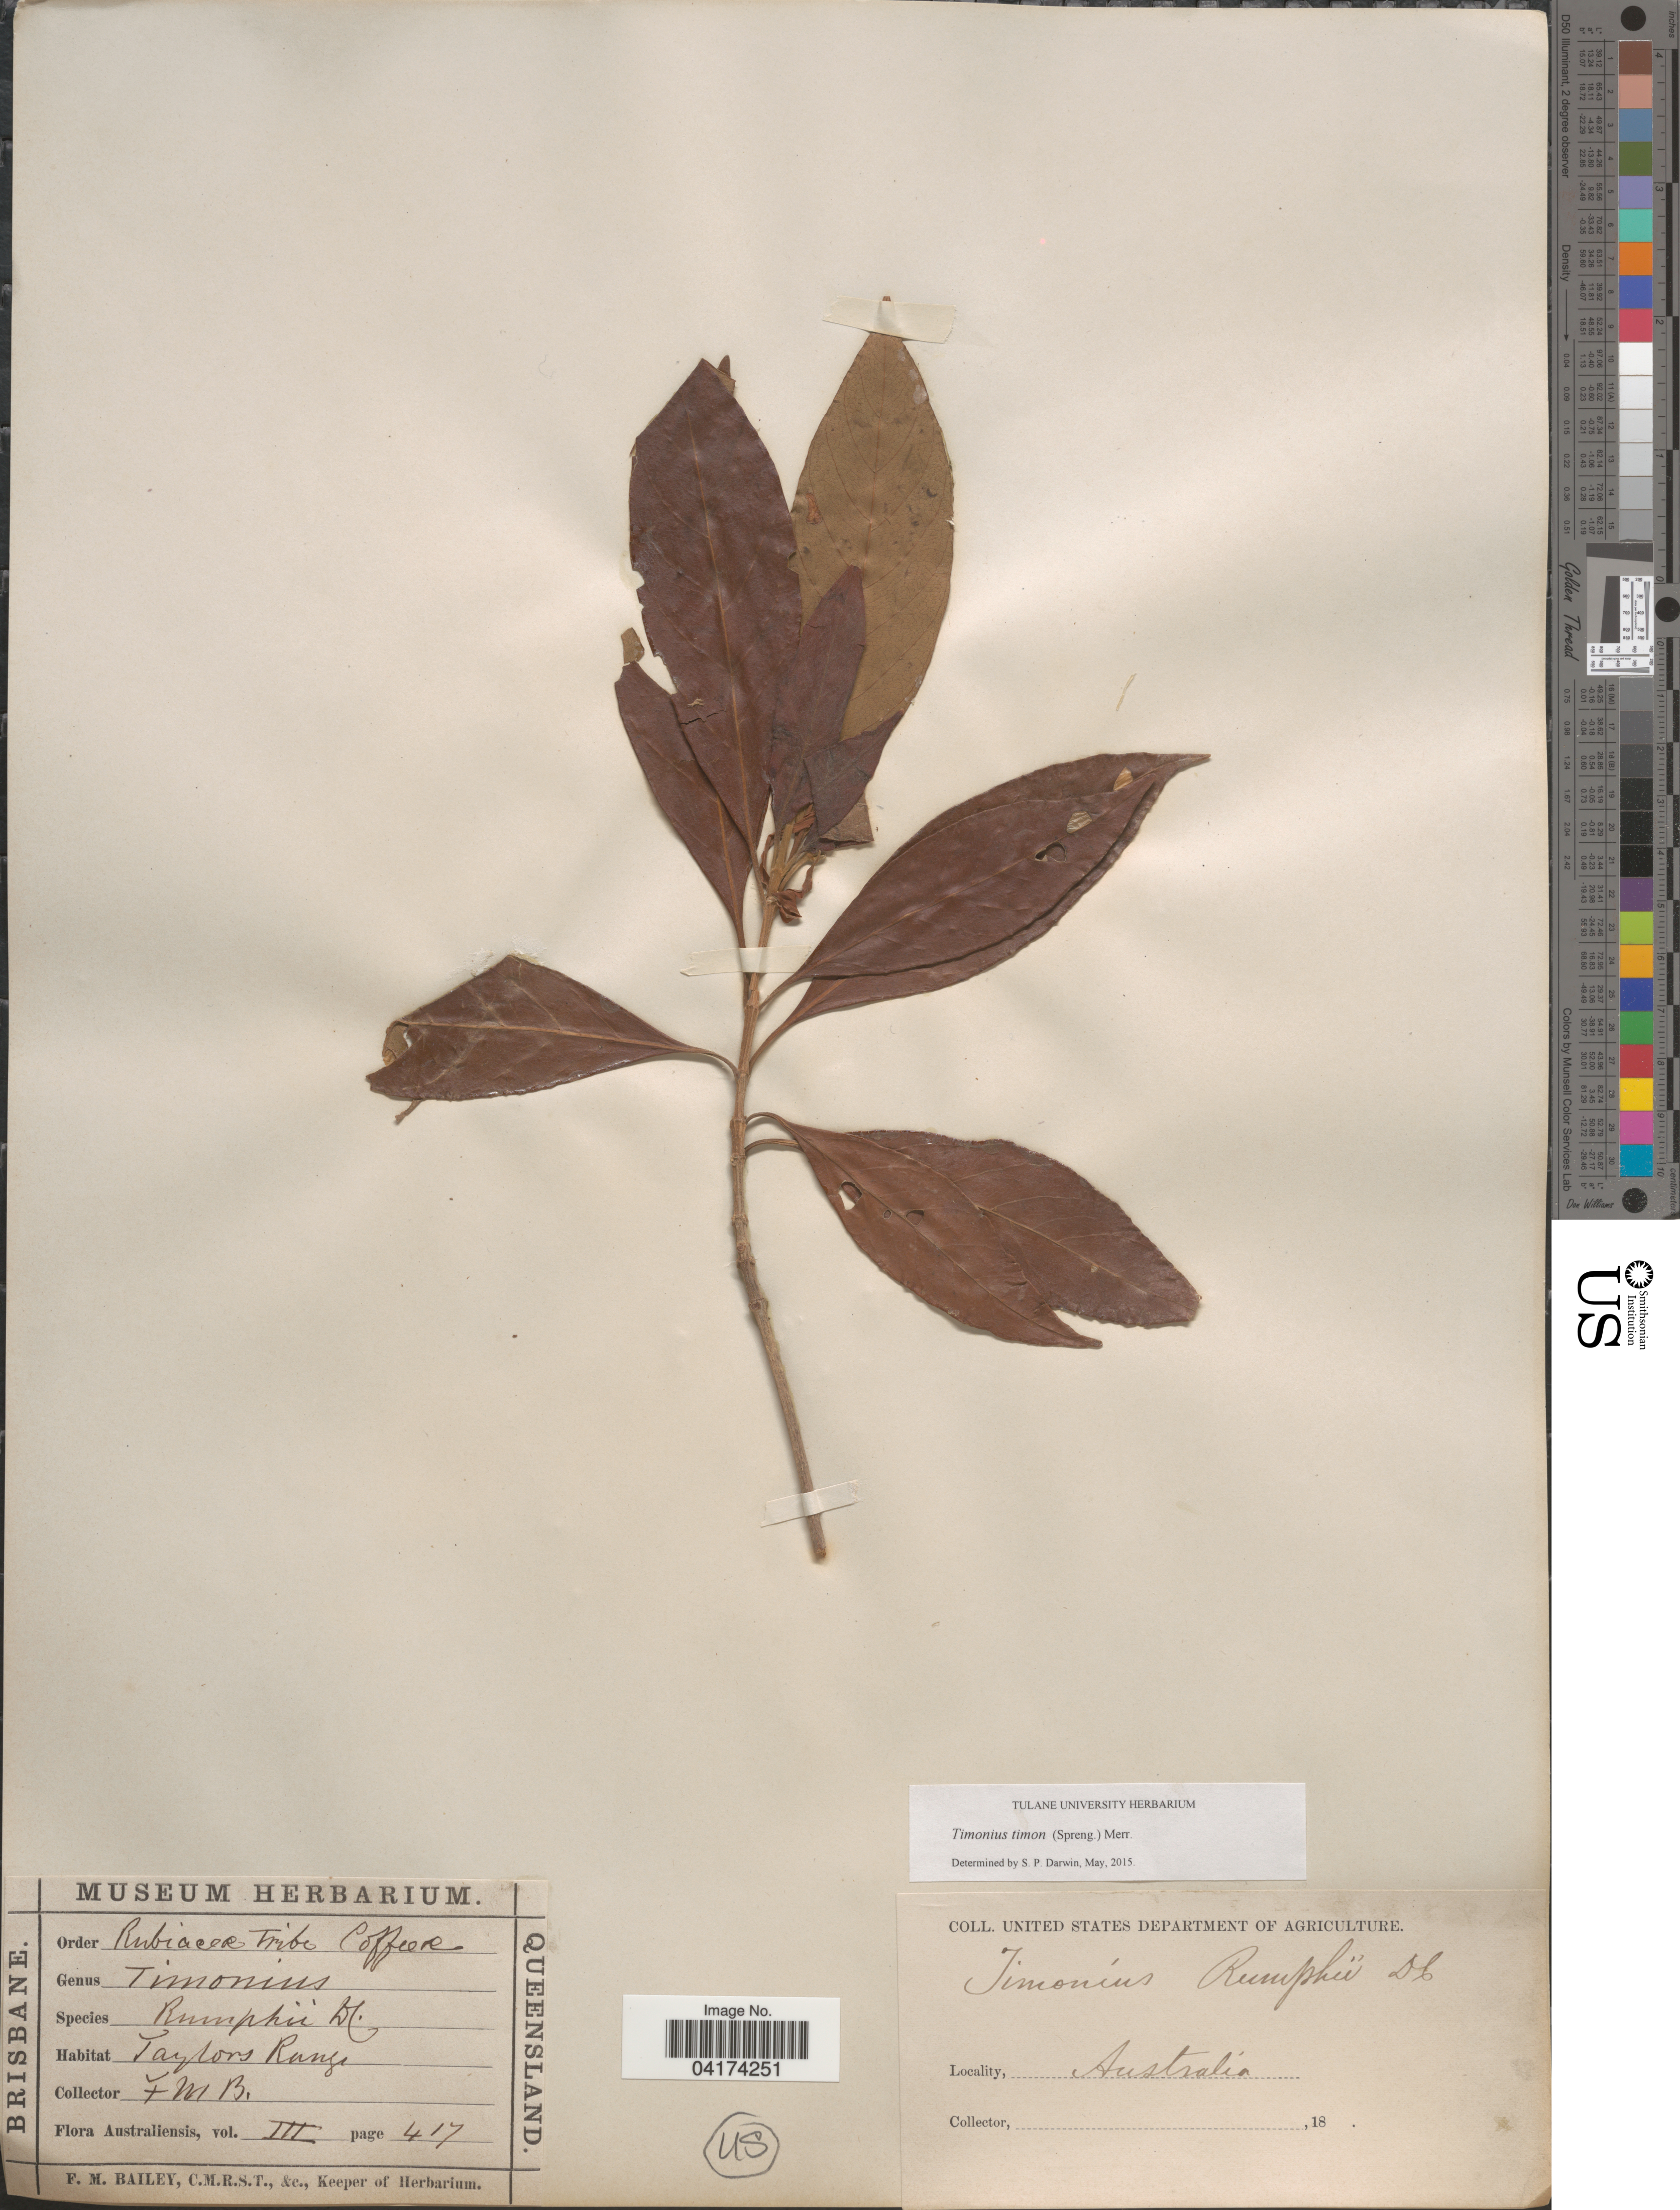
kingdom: Plantae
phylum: Tracheophyta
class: Magnoliopsida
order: Gentianales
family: Rubiaceae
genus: Timonius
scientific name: Timonius timon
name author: (Spreng.) Merr.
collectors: F. M. Bailey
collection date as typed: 18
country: Australia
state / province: Queensland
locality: Taylors Range.